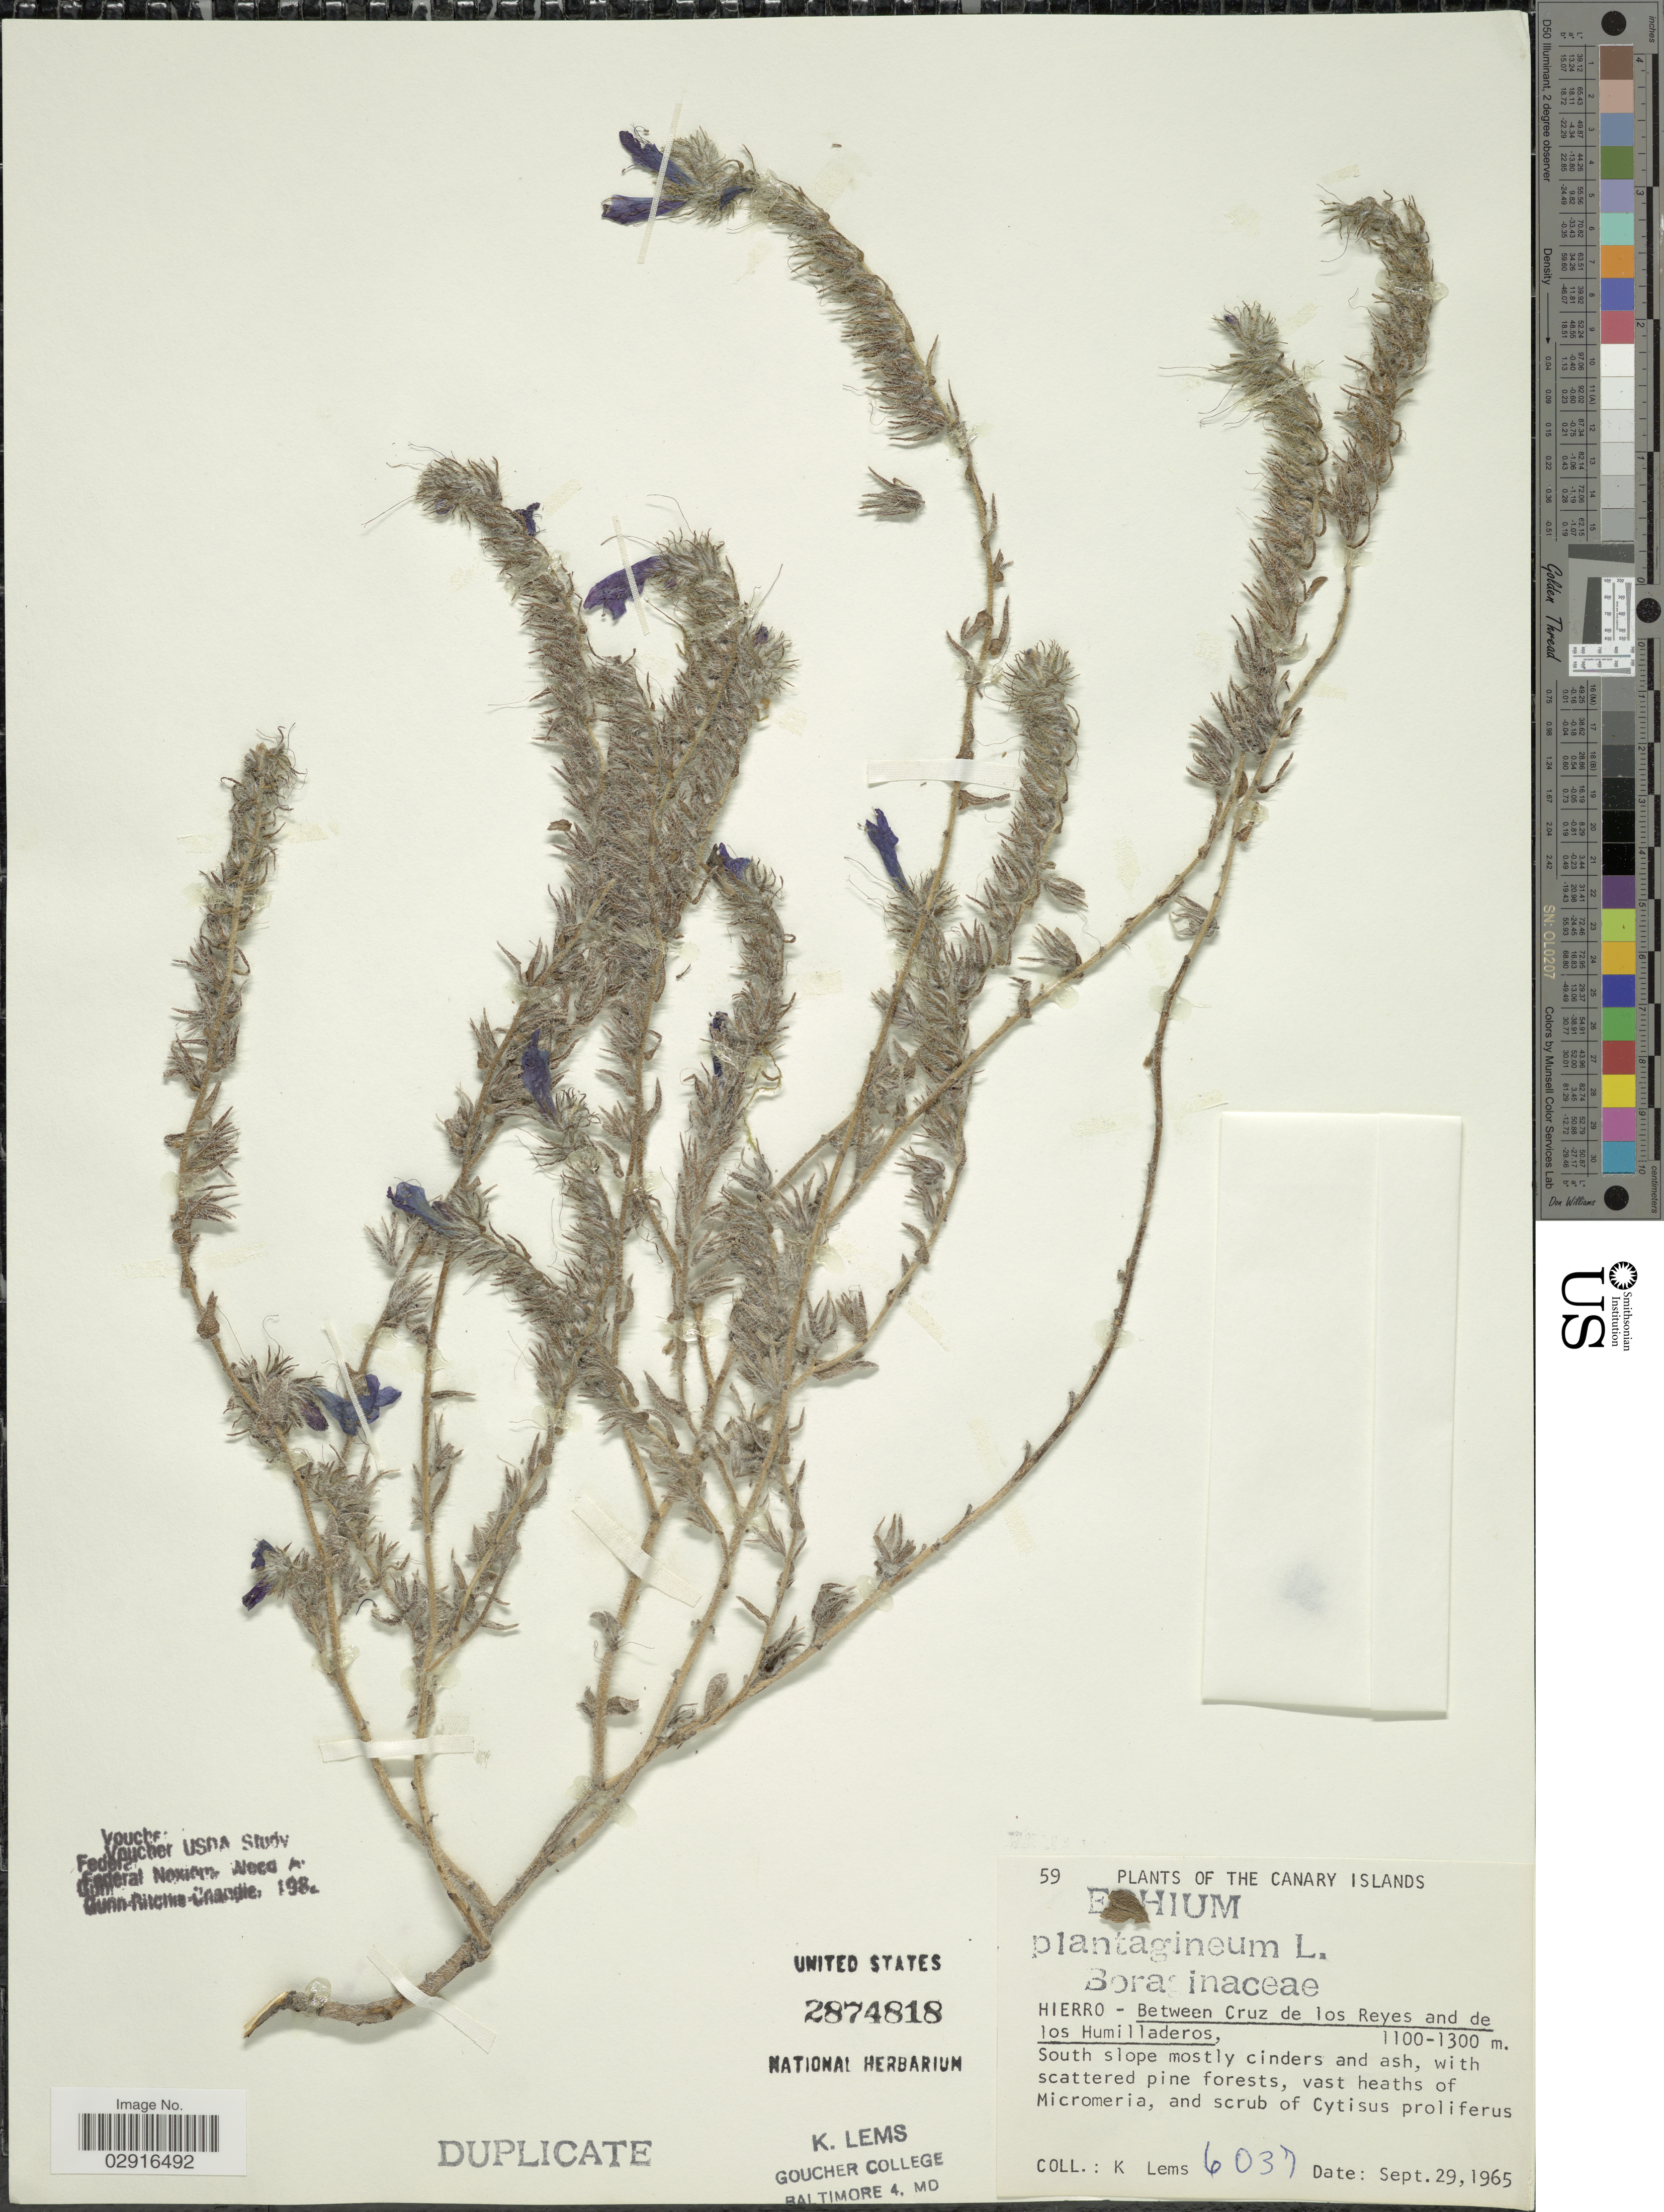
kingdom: Plantae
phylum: Tracheophyta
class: Magnoliopsida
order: Boraginales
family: Boraginaceae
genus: Echium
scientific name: Echium plantagineum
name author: L.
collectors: K. Lems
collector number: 6037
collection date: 1965-09-29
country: Spain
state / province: Canarias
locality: The Canary Islands. Hierro - Between Cruz de los Reyes and de los Humilladeros.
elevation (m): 1100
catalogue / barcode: US 2874818